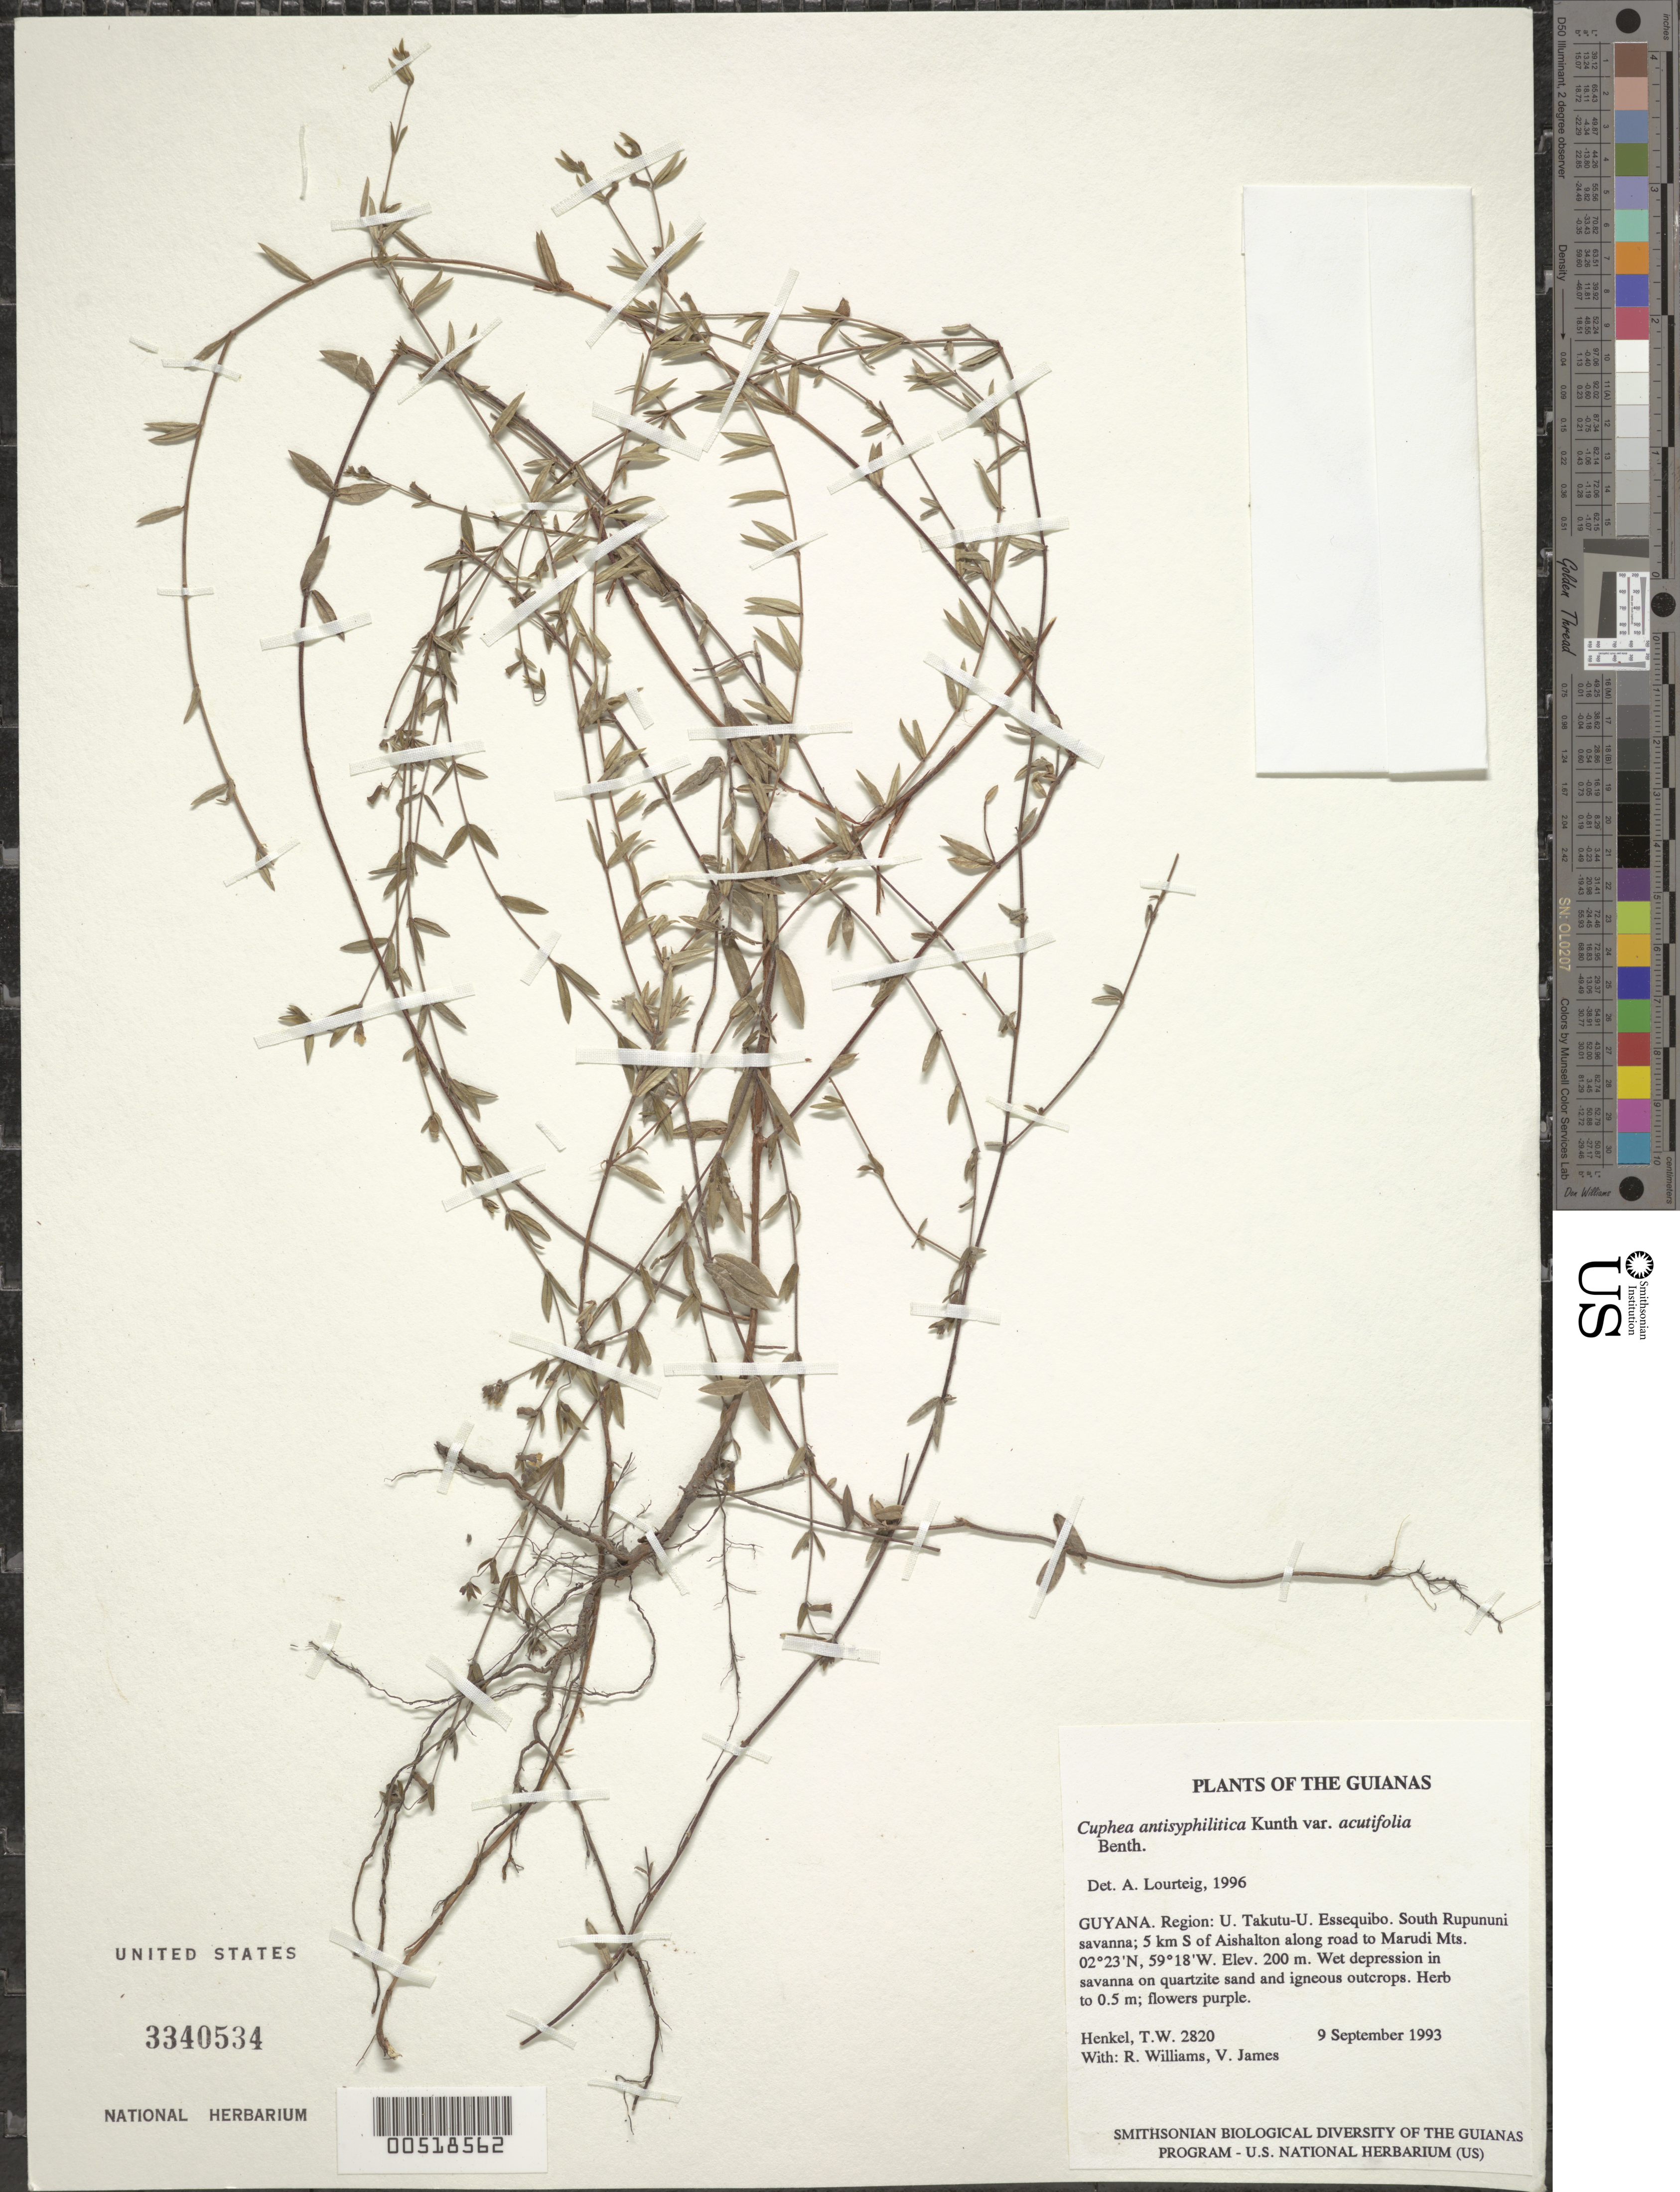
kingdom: Plantae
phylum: Tracheophyta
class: Magnoliopsida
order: Myrtales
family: Lythraceae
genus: Cuphea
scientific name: Cuphea antisyphilitica var. acutifolia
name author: Benth.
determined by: Lourteig, A.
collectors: T. Henkel, R. Williams & V. James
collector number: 2820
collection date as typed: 9 September 1993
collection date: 1993-09-09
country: Guyana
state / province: U. Takutu-U. Essequibo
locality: South Rupununi savanna; 5 km S of Aishalton along road to Marudi Mts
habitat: Wet depression in savanna on quartzite sand and igneous outcrops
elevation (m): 200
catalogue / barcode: US 3340534